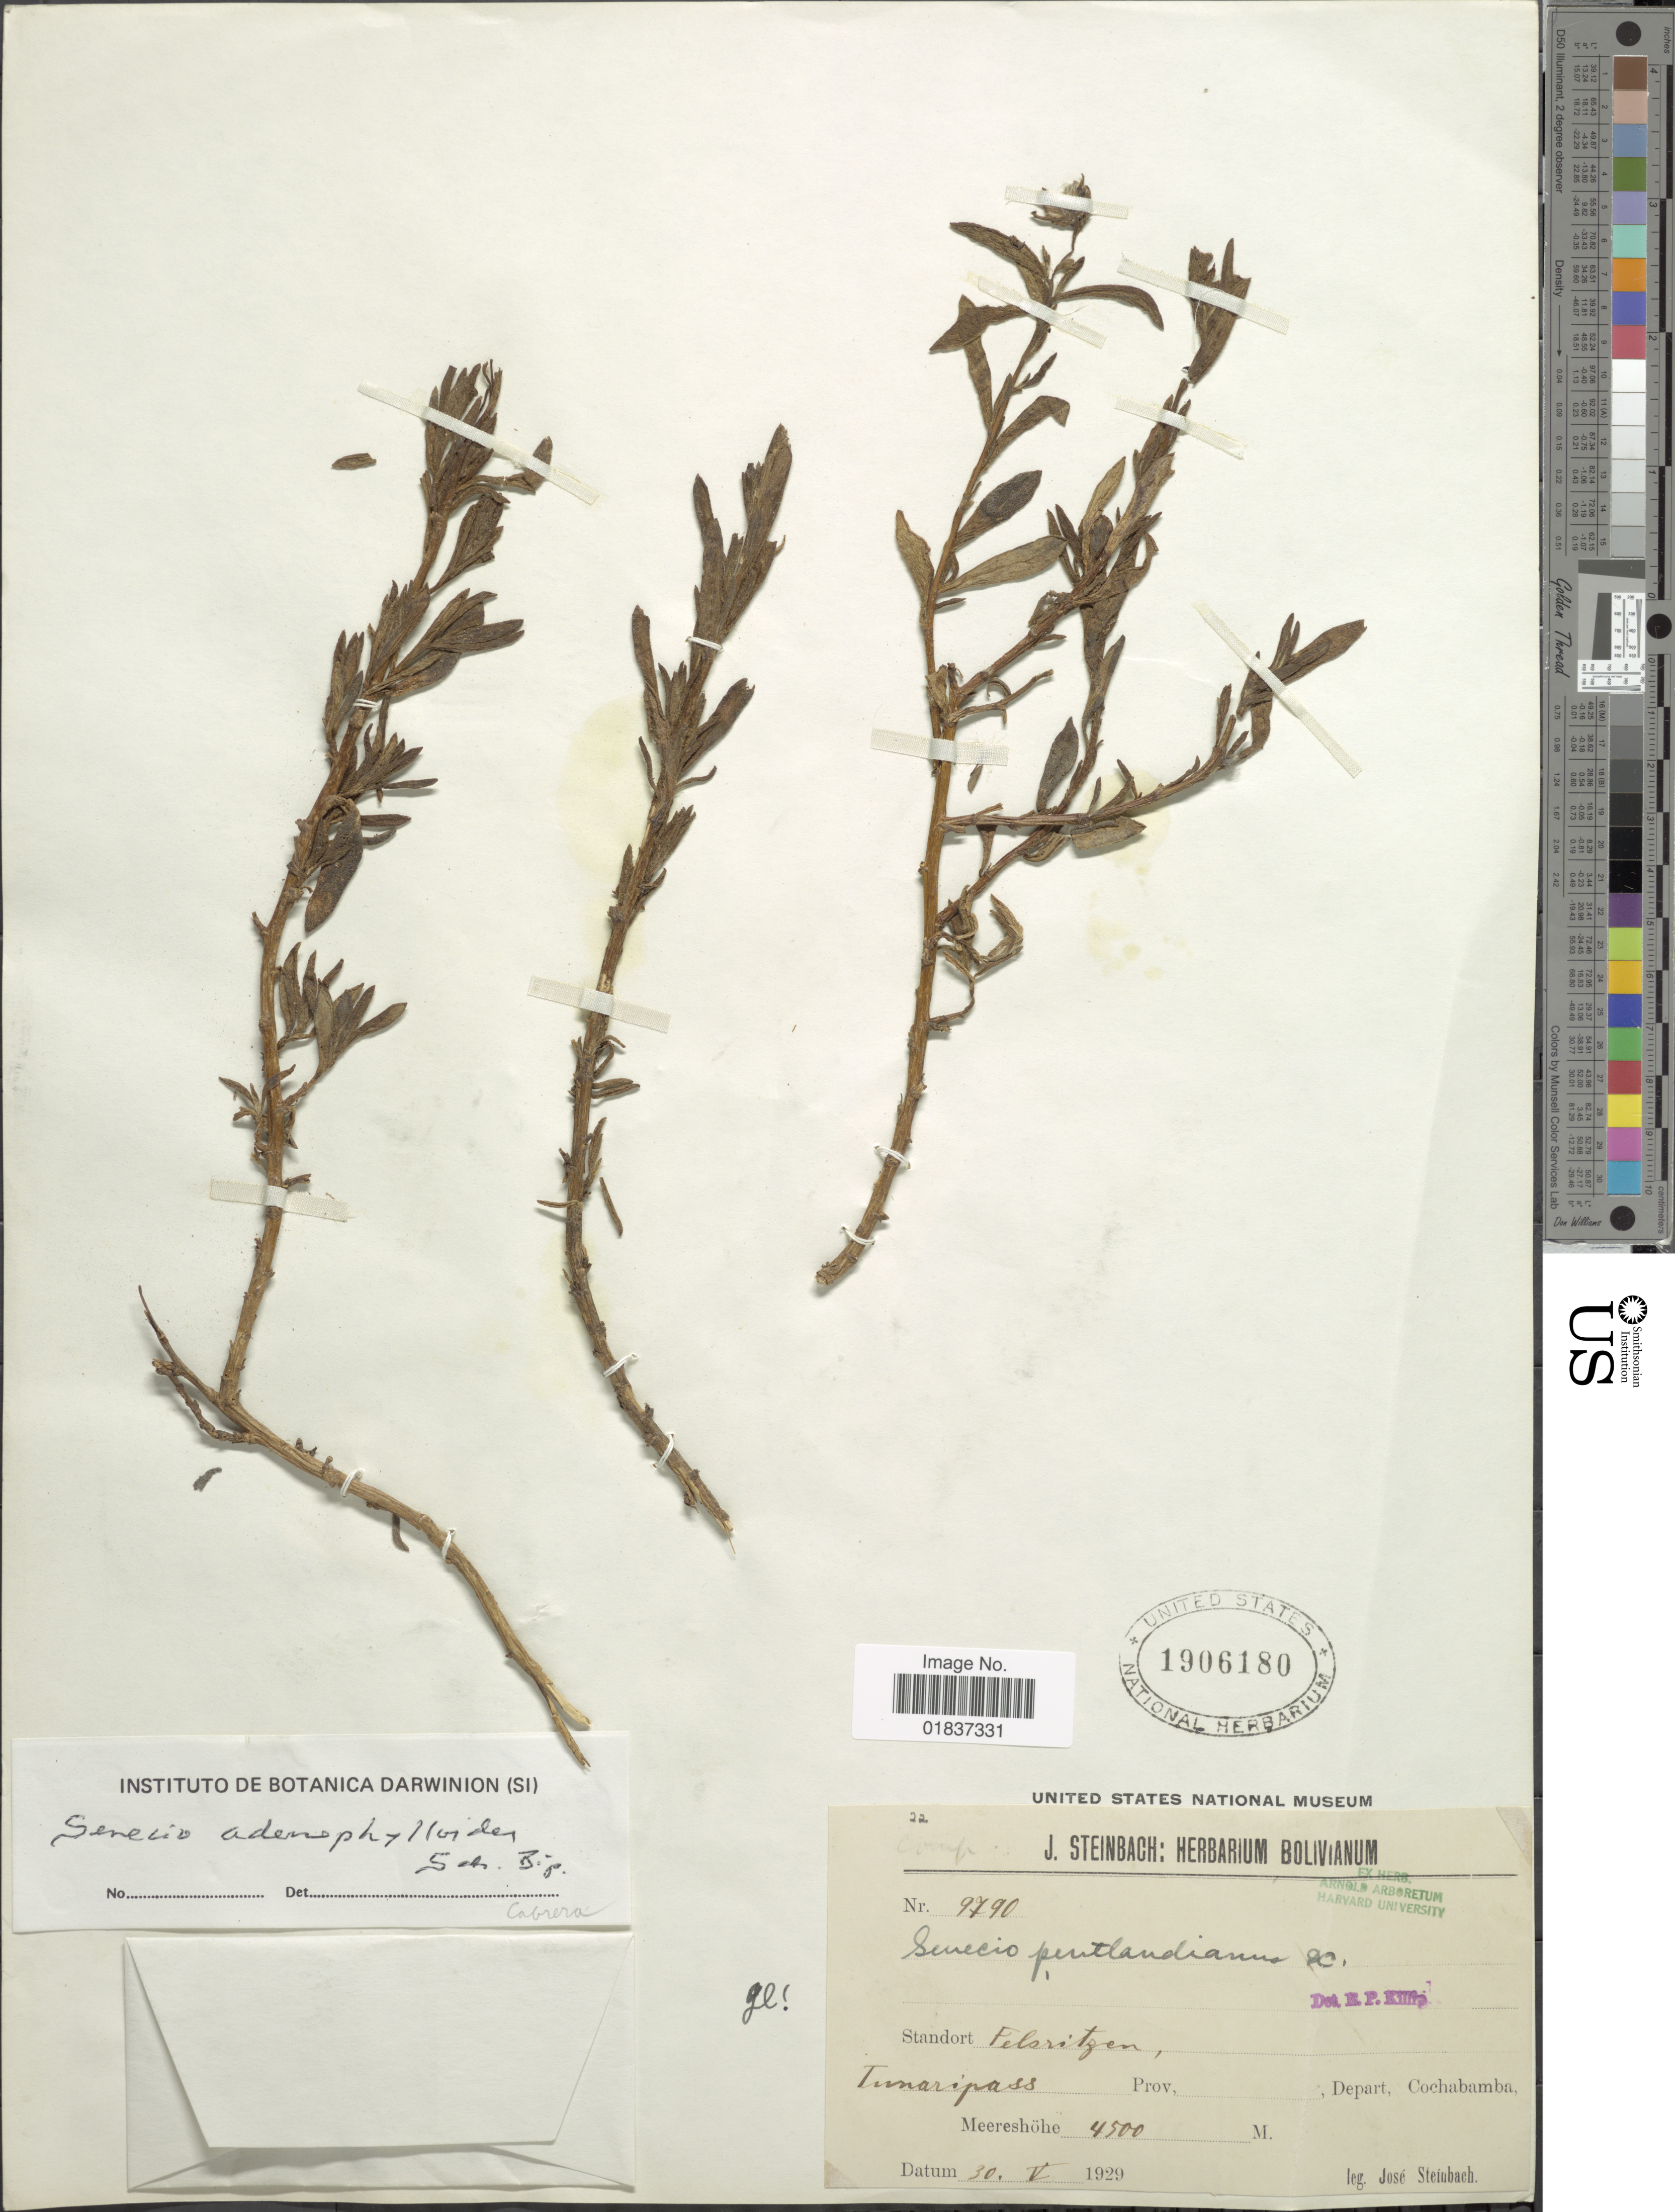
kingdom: Plantae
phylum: Tracheophyta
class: Magnoliopsida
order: Asterales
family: Asteraceae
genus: Senecio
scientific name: Senecio rufescens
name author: DC.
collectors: J. Steinbach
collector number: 9790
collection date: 1929-05-30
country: Bolivia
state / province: Cochabamba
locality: Tumaripass. Prov. Depart, Cochabamba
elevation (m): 4500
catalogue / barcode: US 1906180